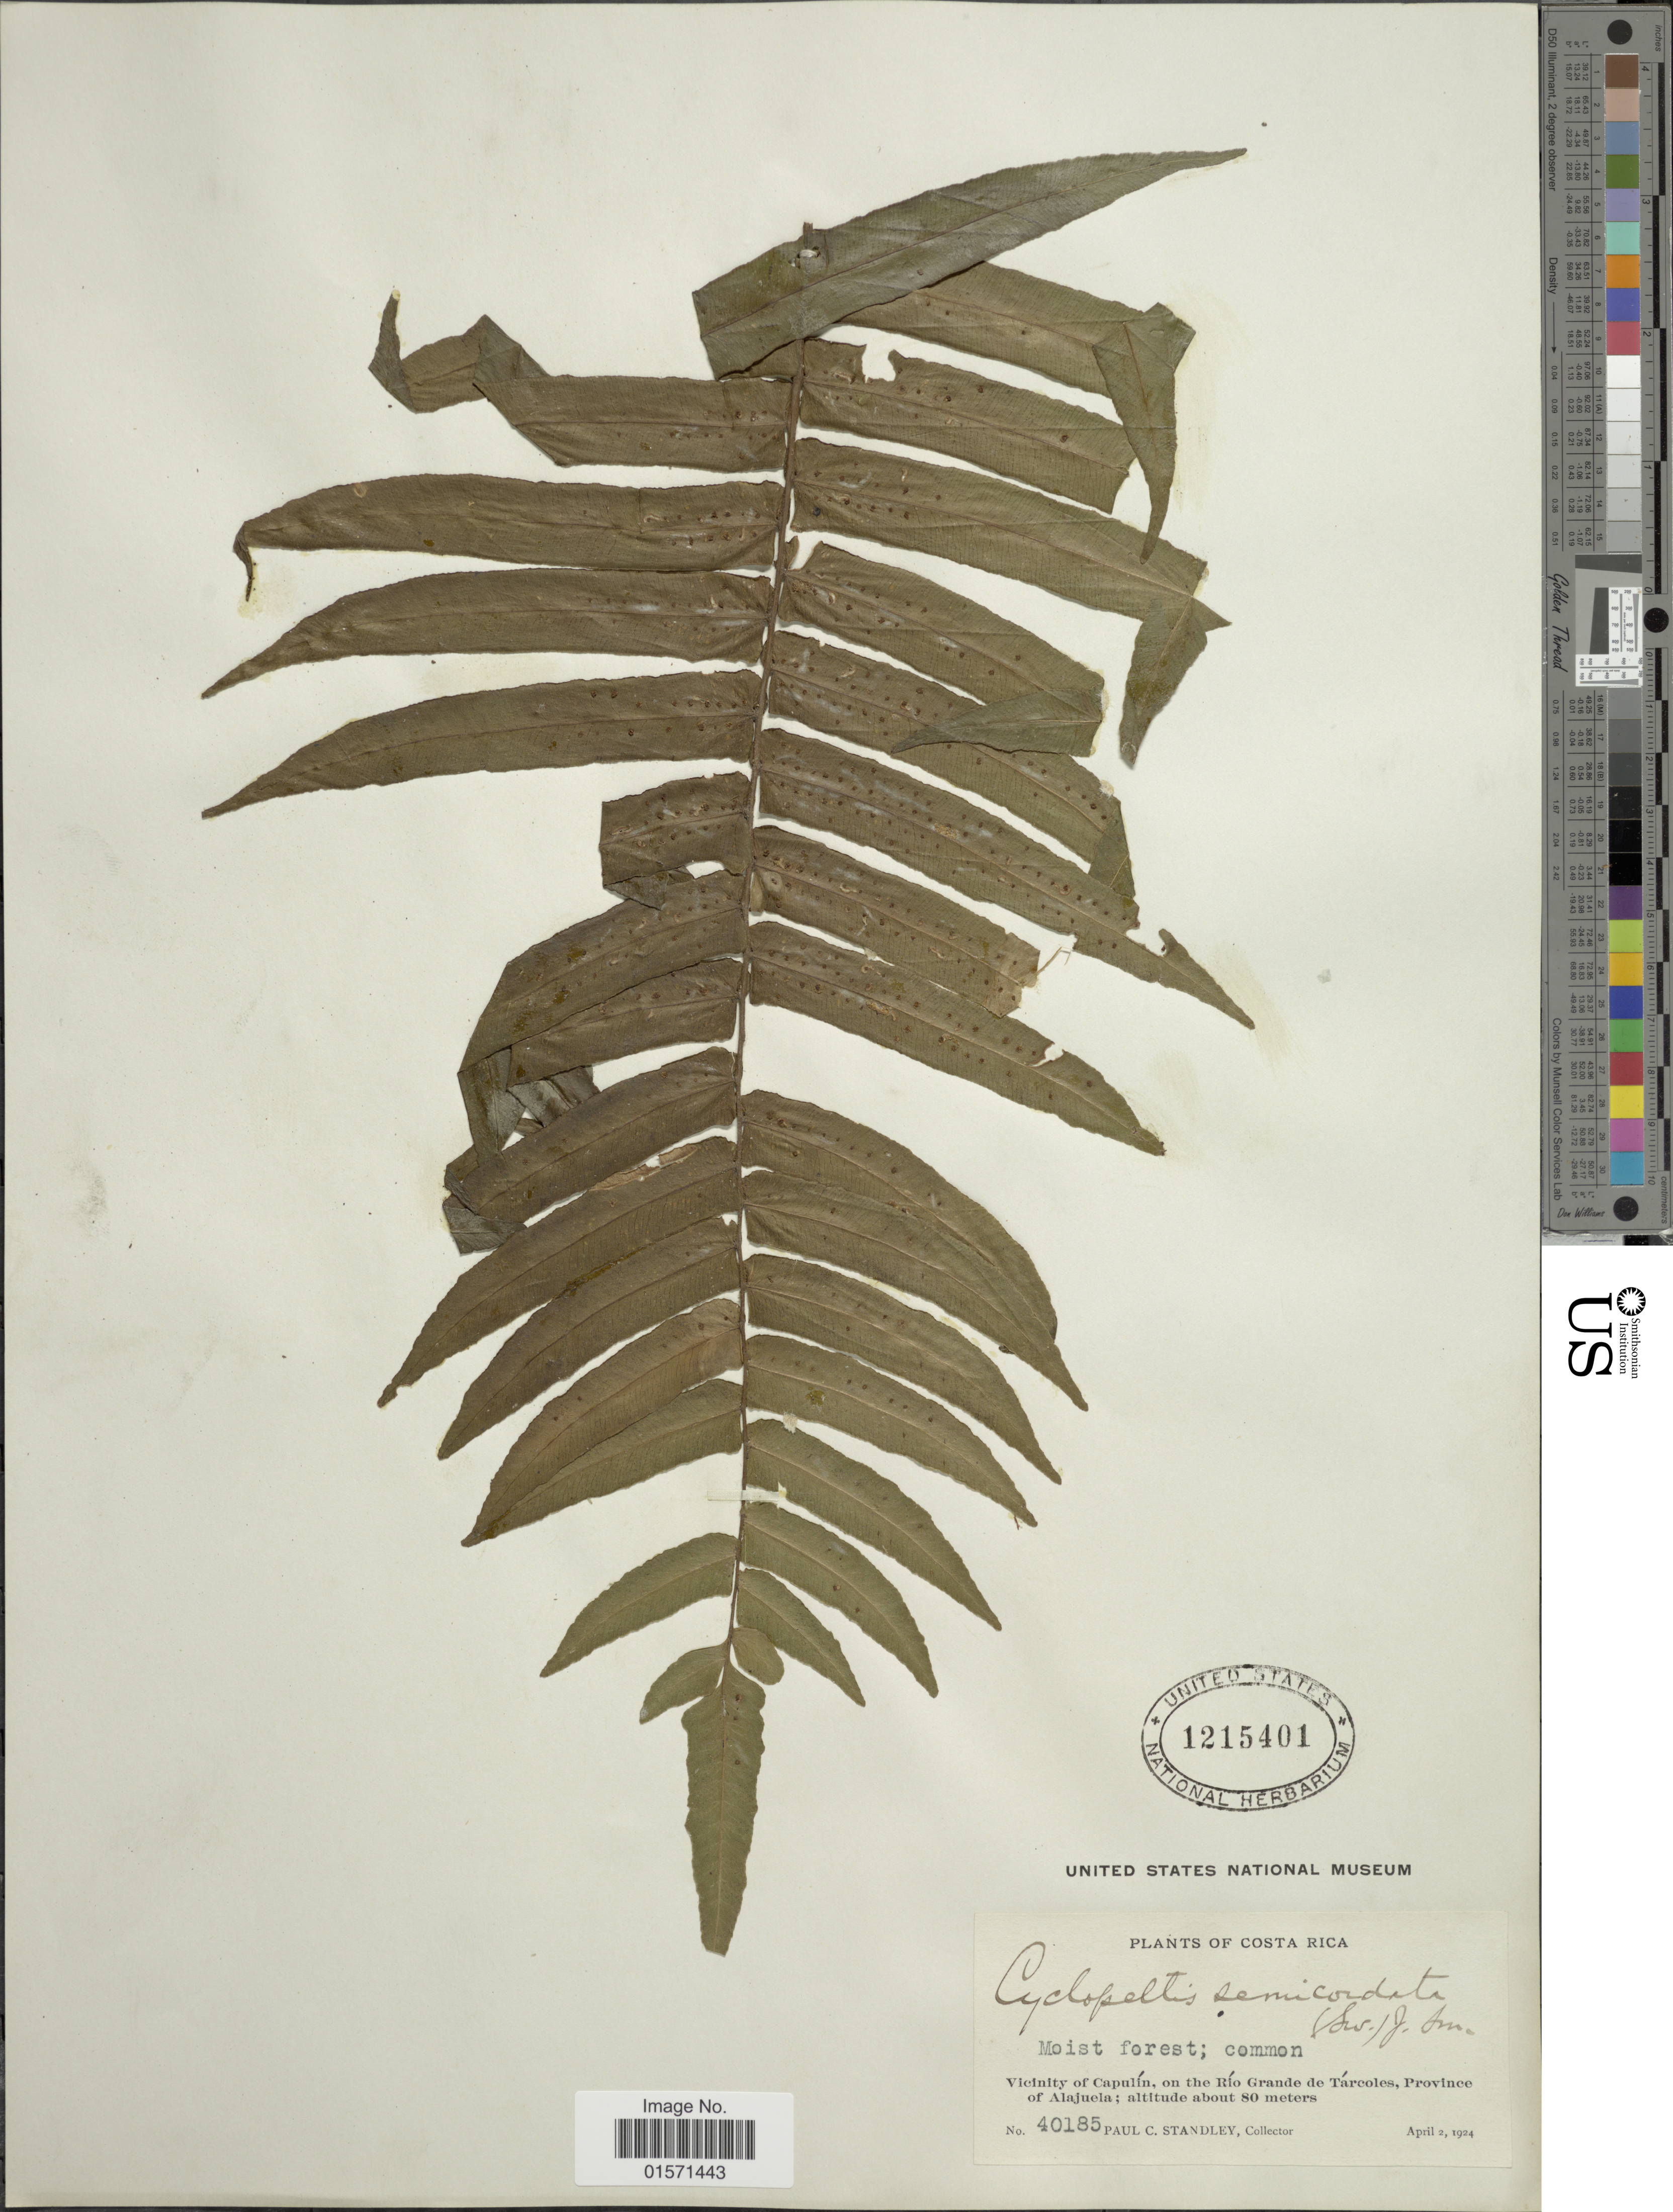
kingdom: Plantae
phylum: Tracheophyta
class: Polypodiopsida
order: Polypodiales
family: Lomariopsidaceae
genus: Cyclopeltis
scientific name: Cyclopeltis semicordata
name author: (Sw.) J. Sm.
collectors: P. C. Standley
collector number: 40185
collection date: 1924-04-02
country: Costa Rica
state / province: Alajuela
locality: Vicinity of Capulin, on the Rio Grande d Tarcoles, Provinces of Alajuela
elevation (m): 80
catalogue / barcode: US 1215401